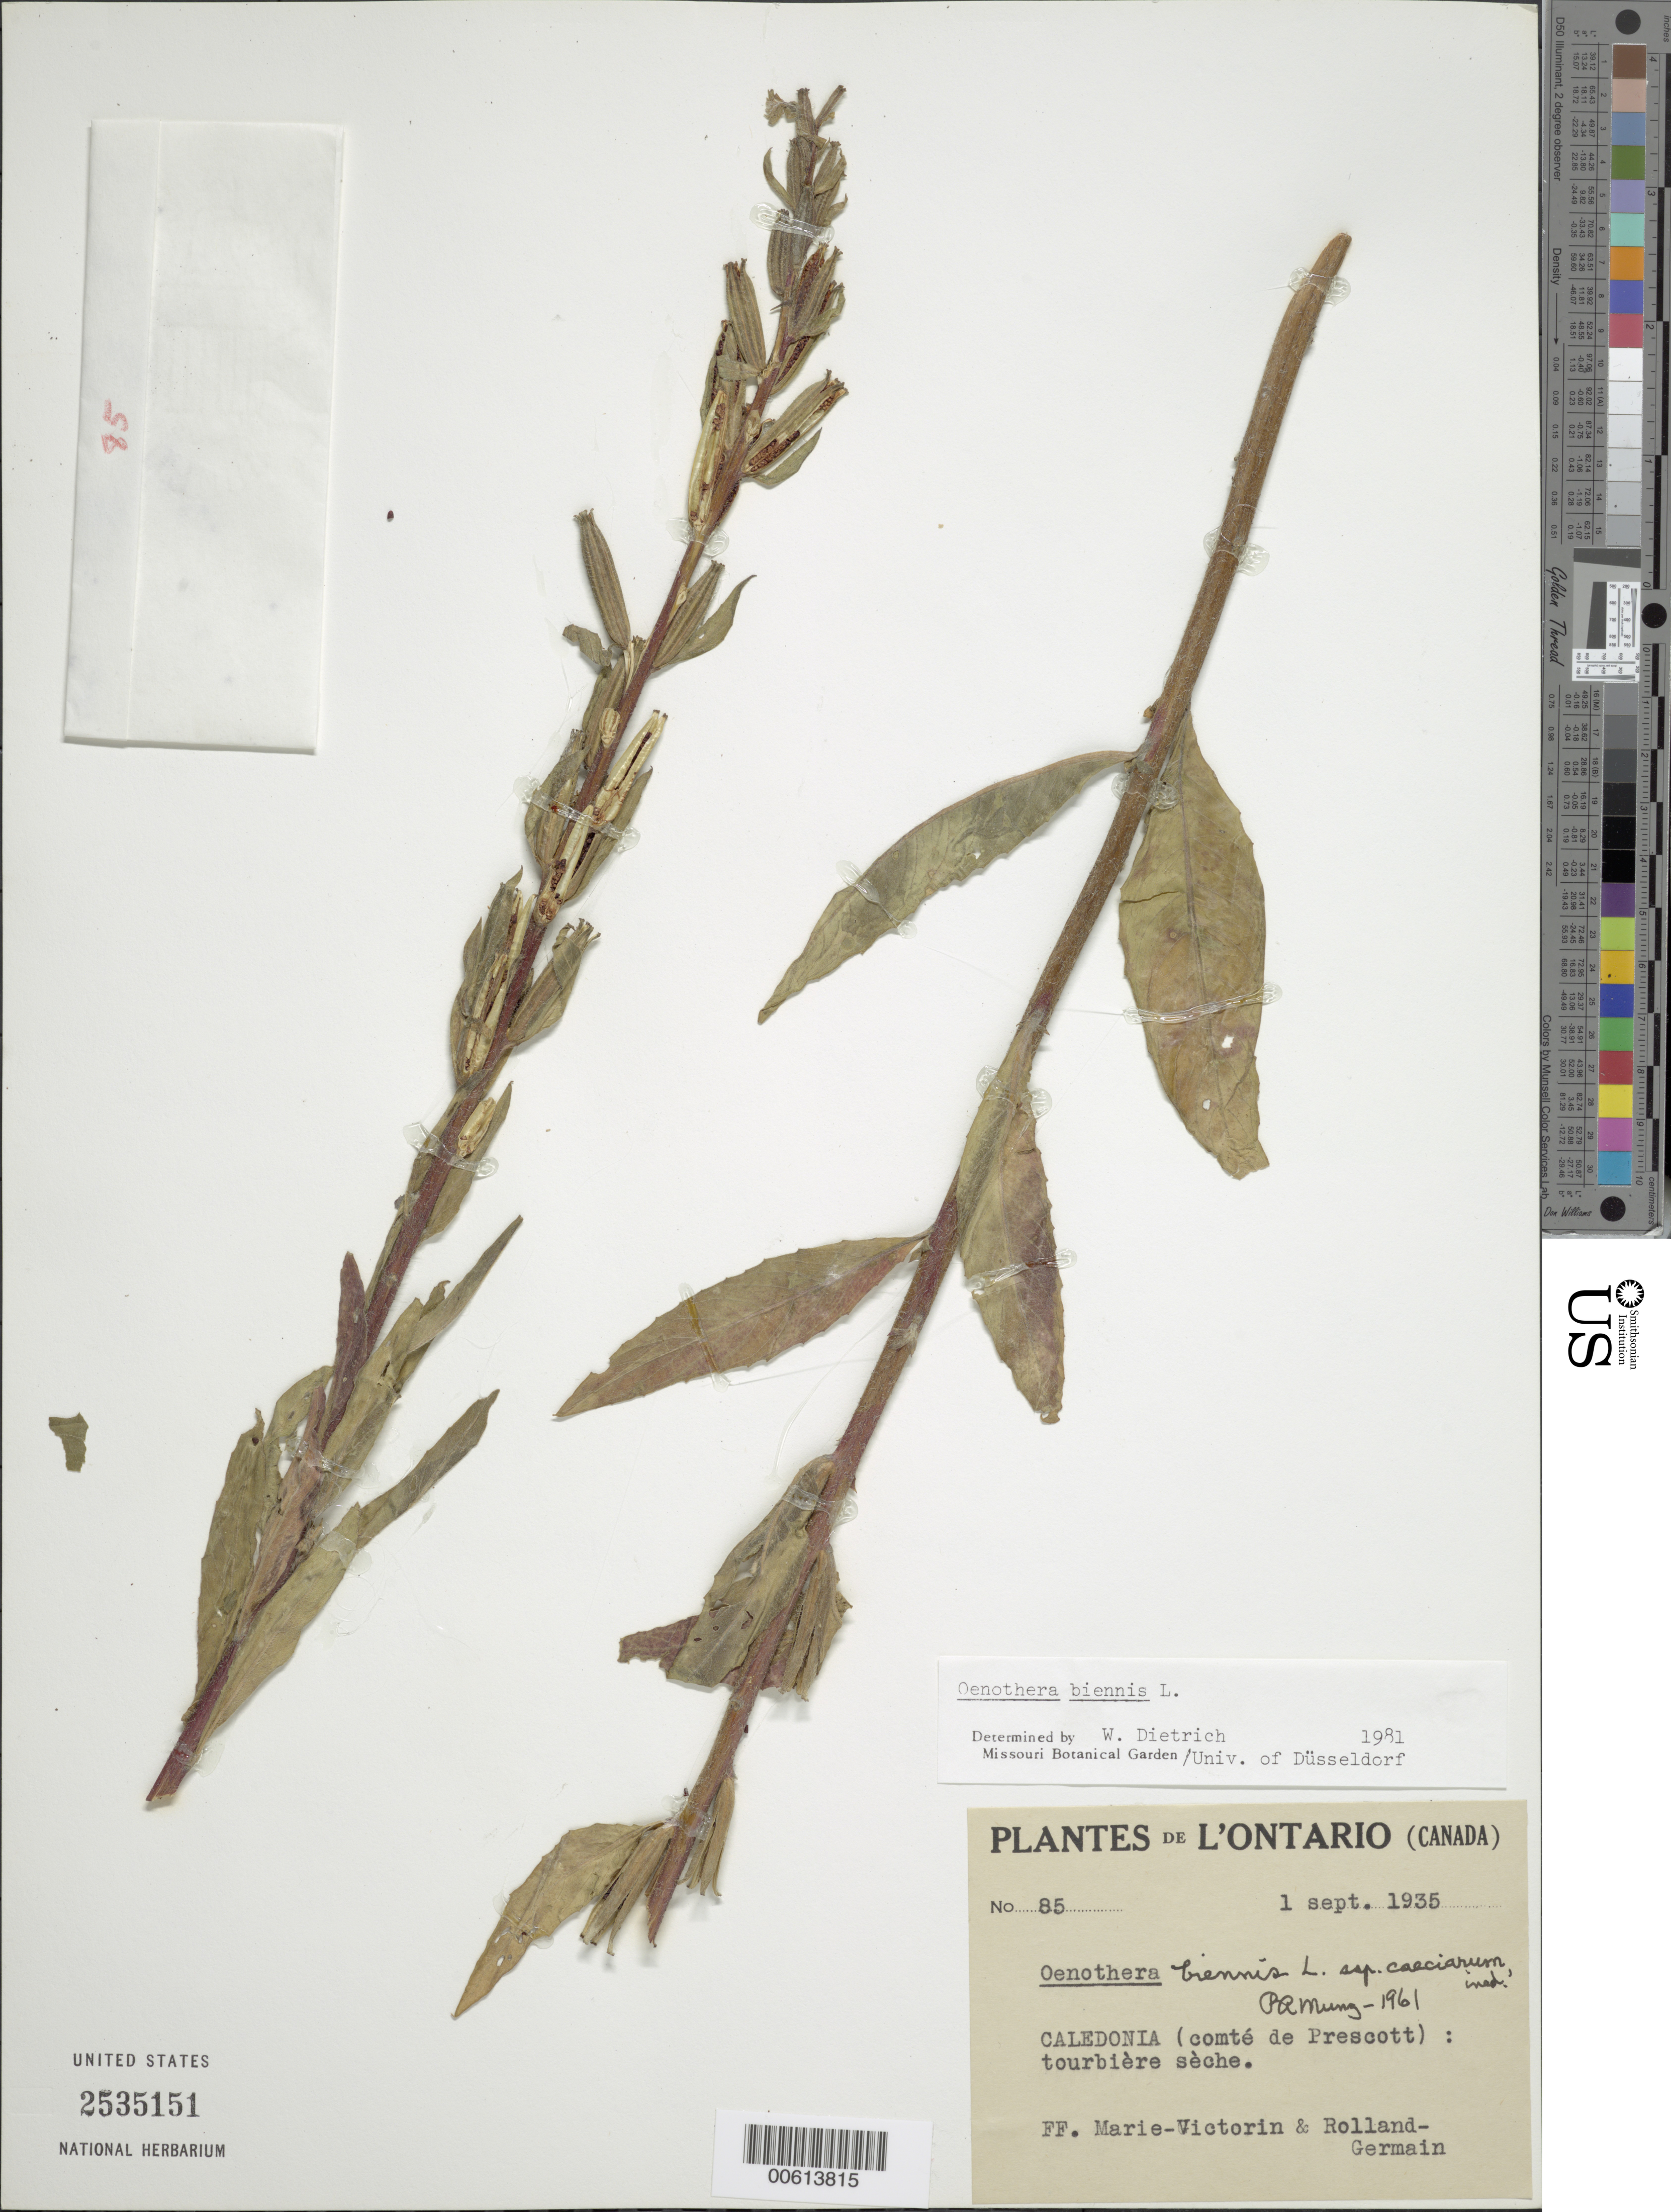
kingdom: Plantae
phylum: Tracheophyta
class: Magnoliopsida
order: Myrtales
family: Onagraceae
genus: Oenothera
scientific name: Oenothera biennis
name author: L.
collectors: Fr. Marie-Victorin & Rolland-Germain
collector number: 85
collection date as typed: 01 Sep 1935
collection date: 1935-09-01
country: Canada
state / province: Ontario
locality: Caledonia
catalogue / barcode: US 2535151